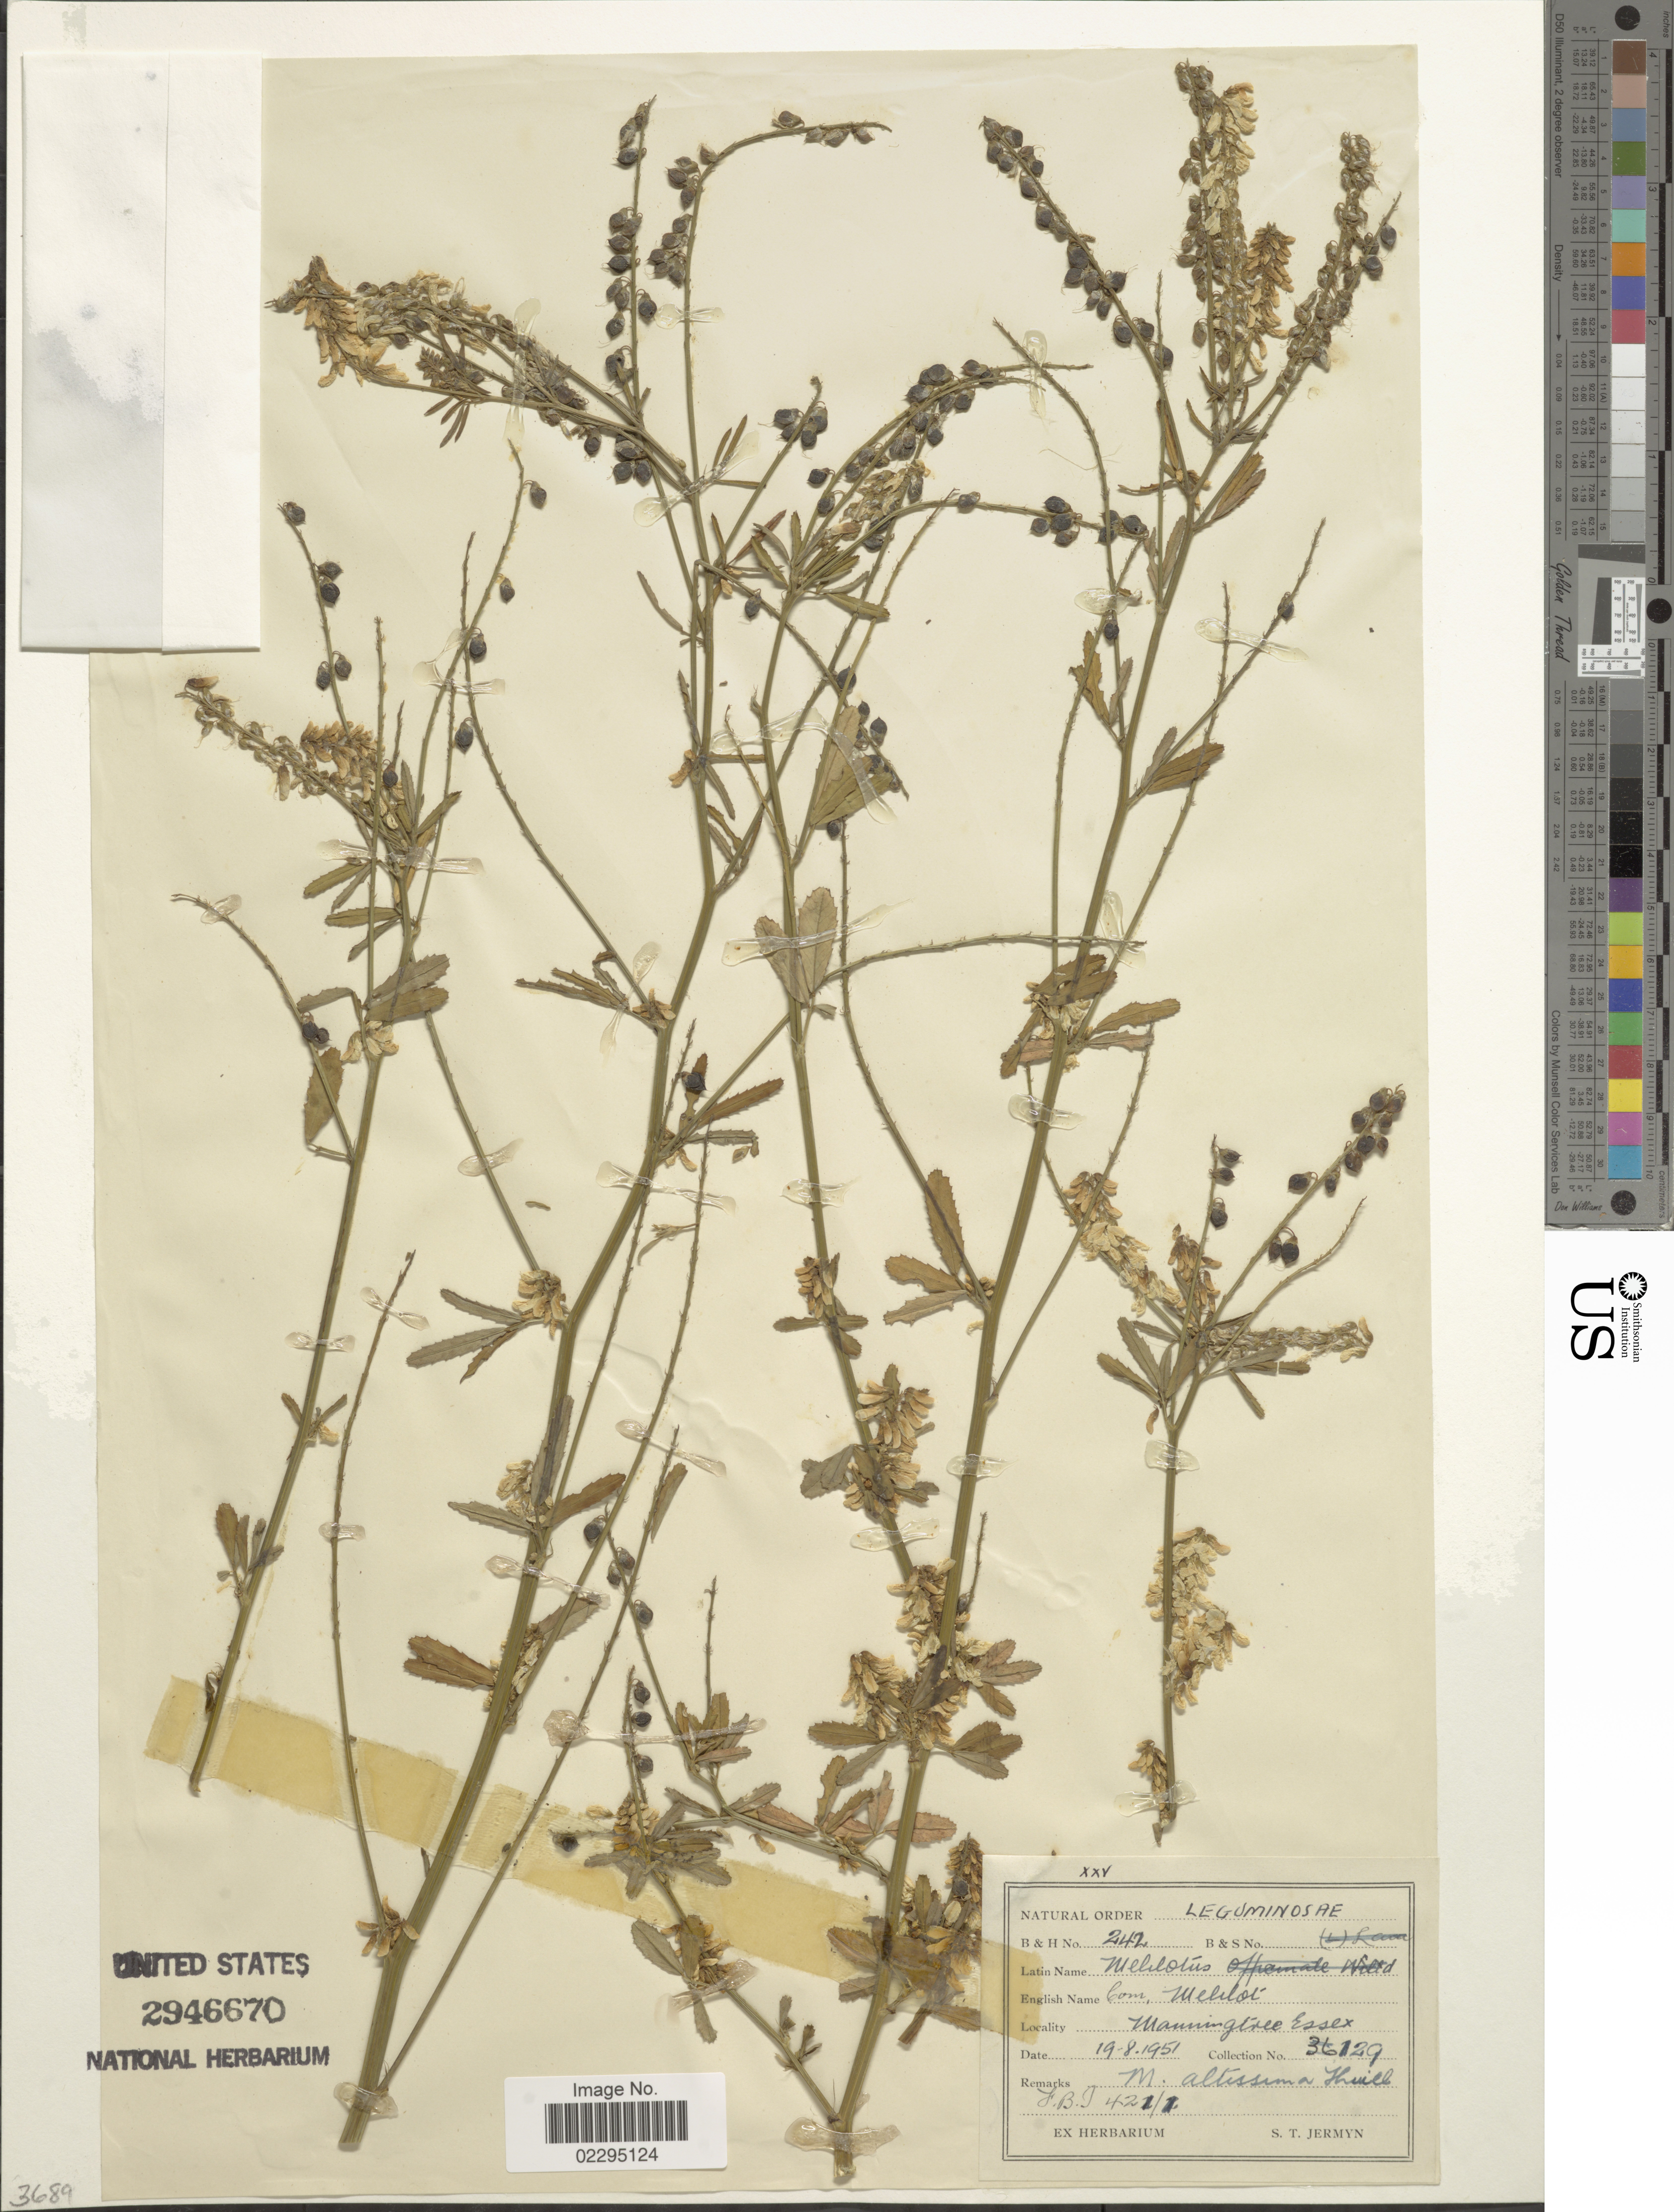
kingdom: Plantae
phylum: Tracheophyta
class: Magnoliopsida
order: Fabales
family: Fabaceae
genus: Melilotus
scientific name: Melilotus sp.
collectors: S. Jermyn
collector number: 129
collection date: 1951-08-19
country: United Kingdom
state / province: England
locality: Manningtree Essex.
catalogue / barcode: US 2946670